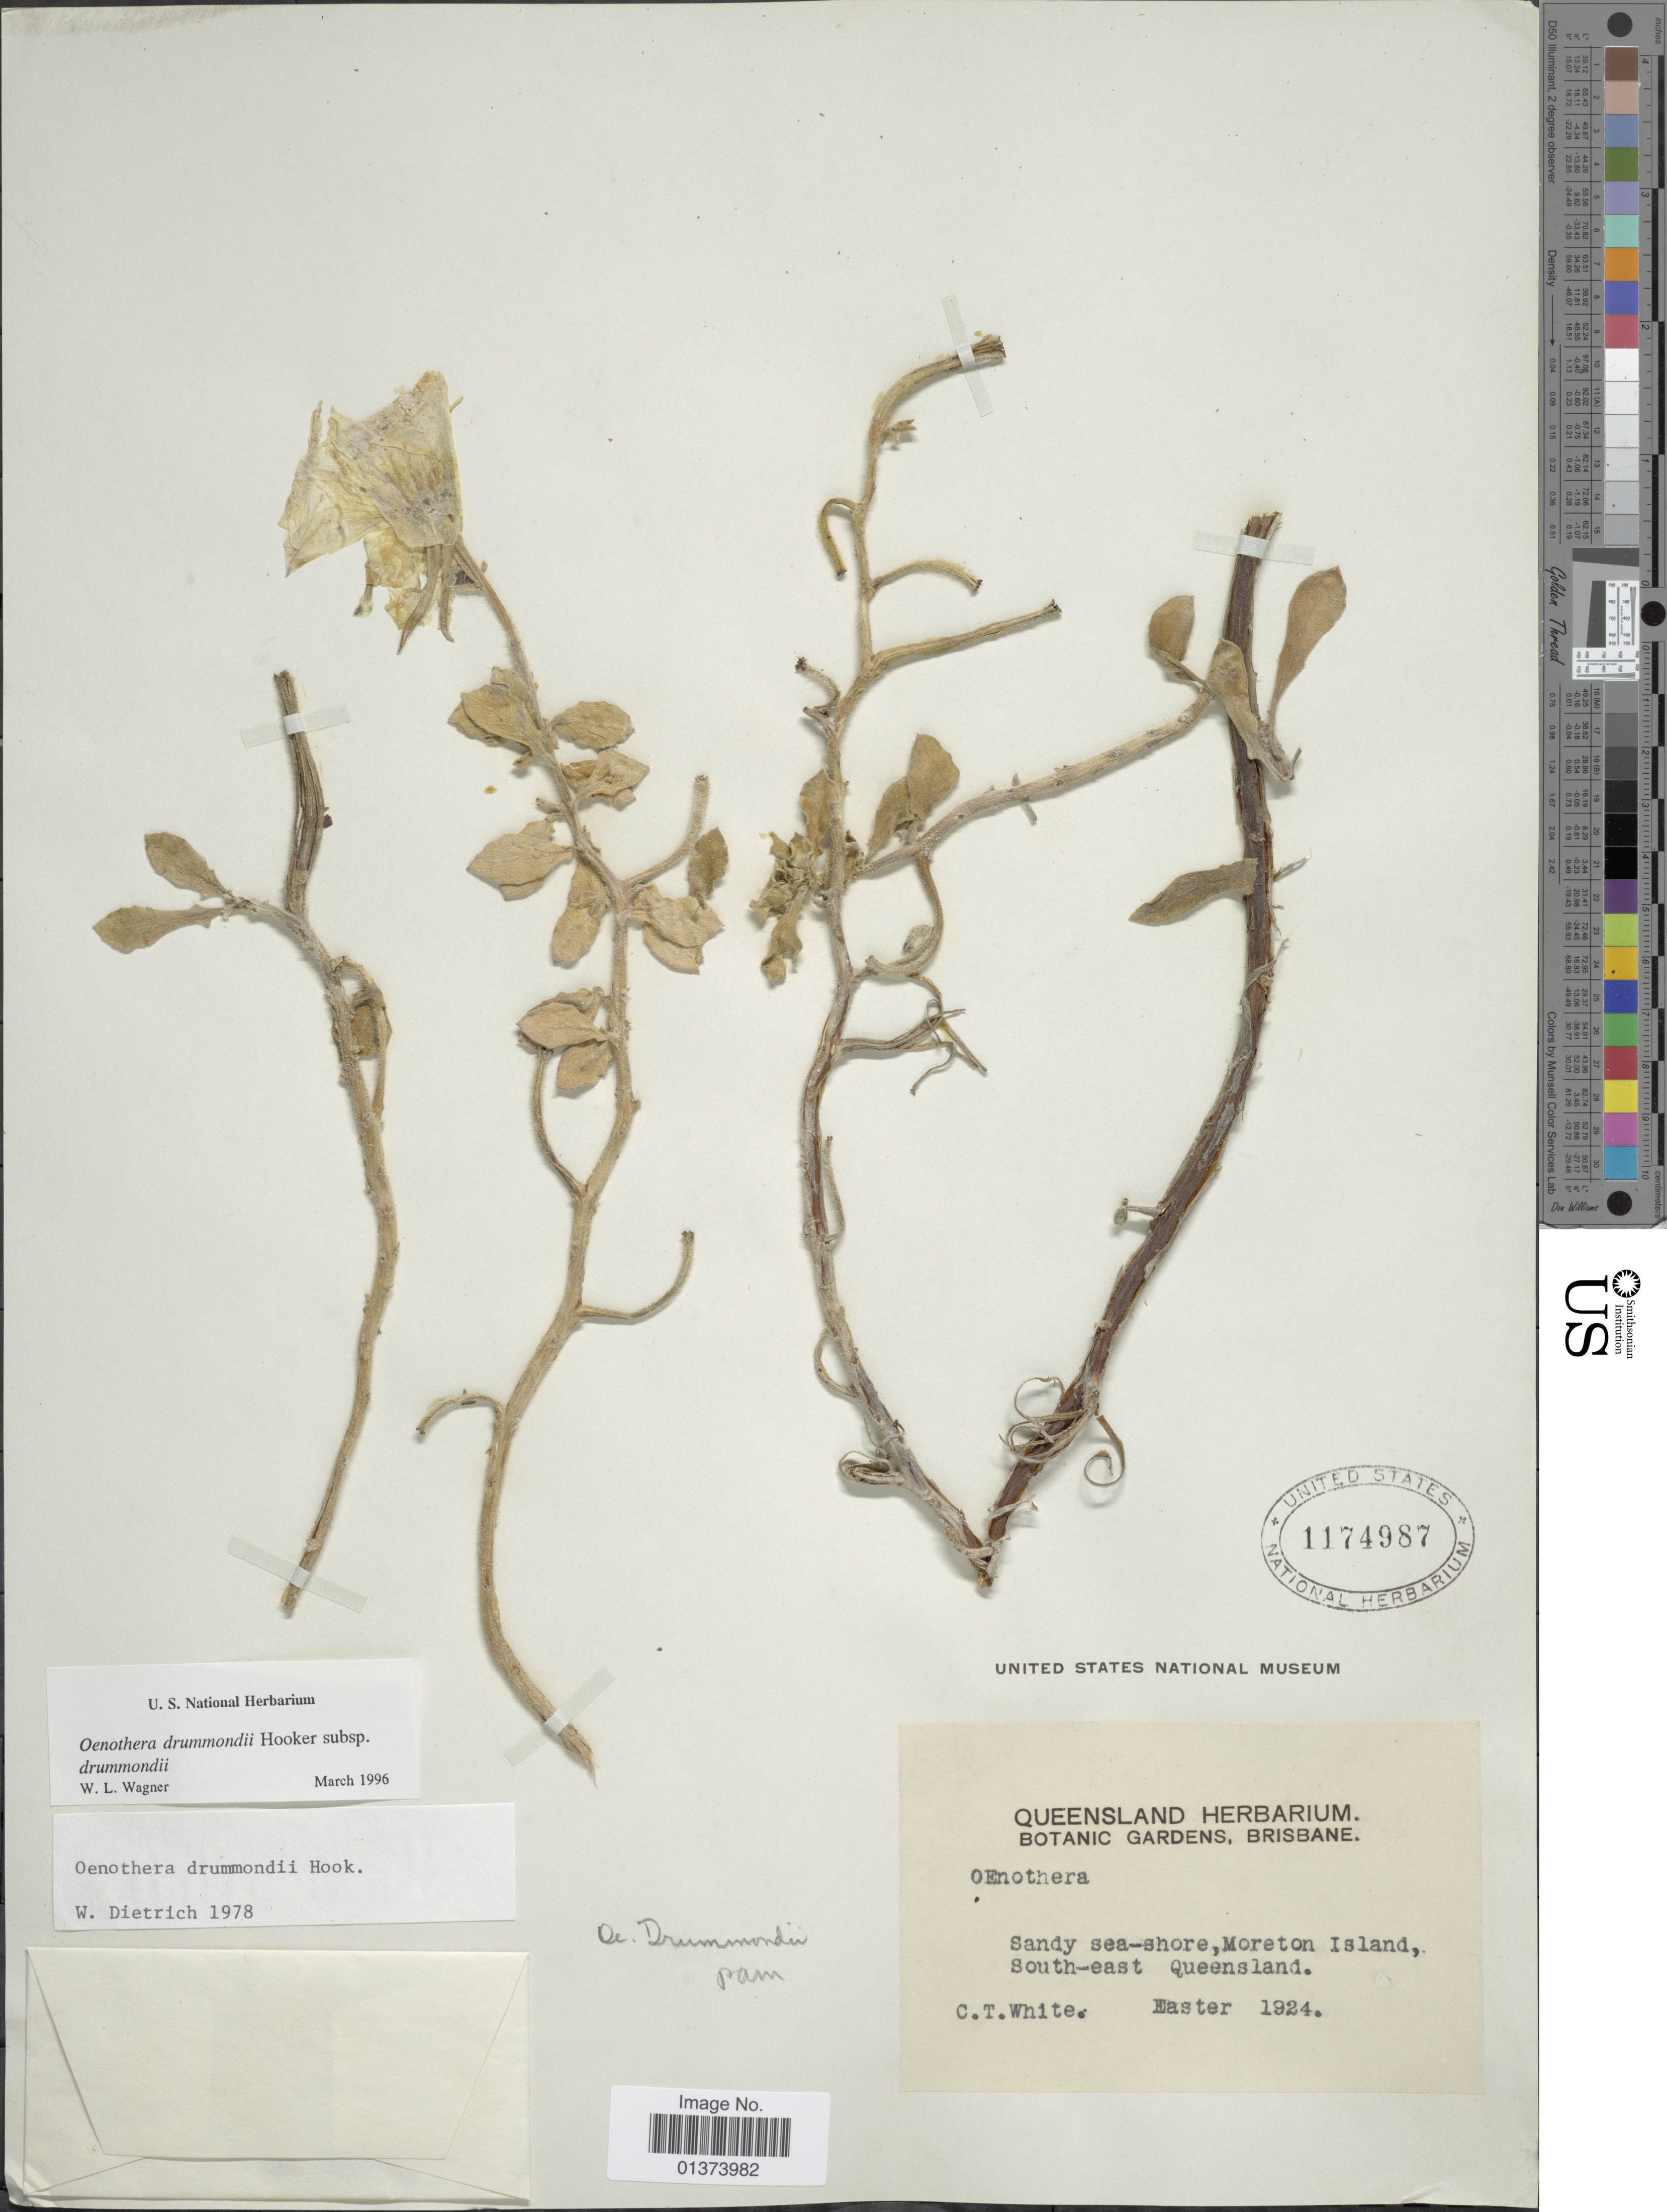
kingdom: Plantae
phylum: Tracheophyta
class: Magnoliopsida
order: Myrtales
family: Onagraceae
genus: Oenothera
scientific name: Oenothera drummondii subsp. drummondii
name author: Hook.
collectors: C. T. White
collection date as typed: Easter 1924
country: Australia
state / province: Queensland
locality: Sandy sea-shore, Moreton Island, South-east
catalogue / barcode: US 1174987